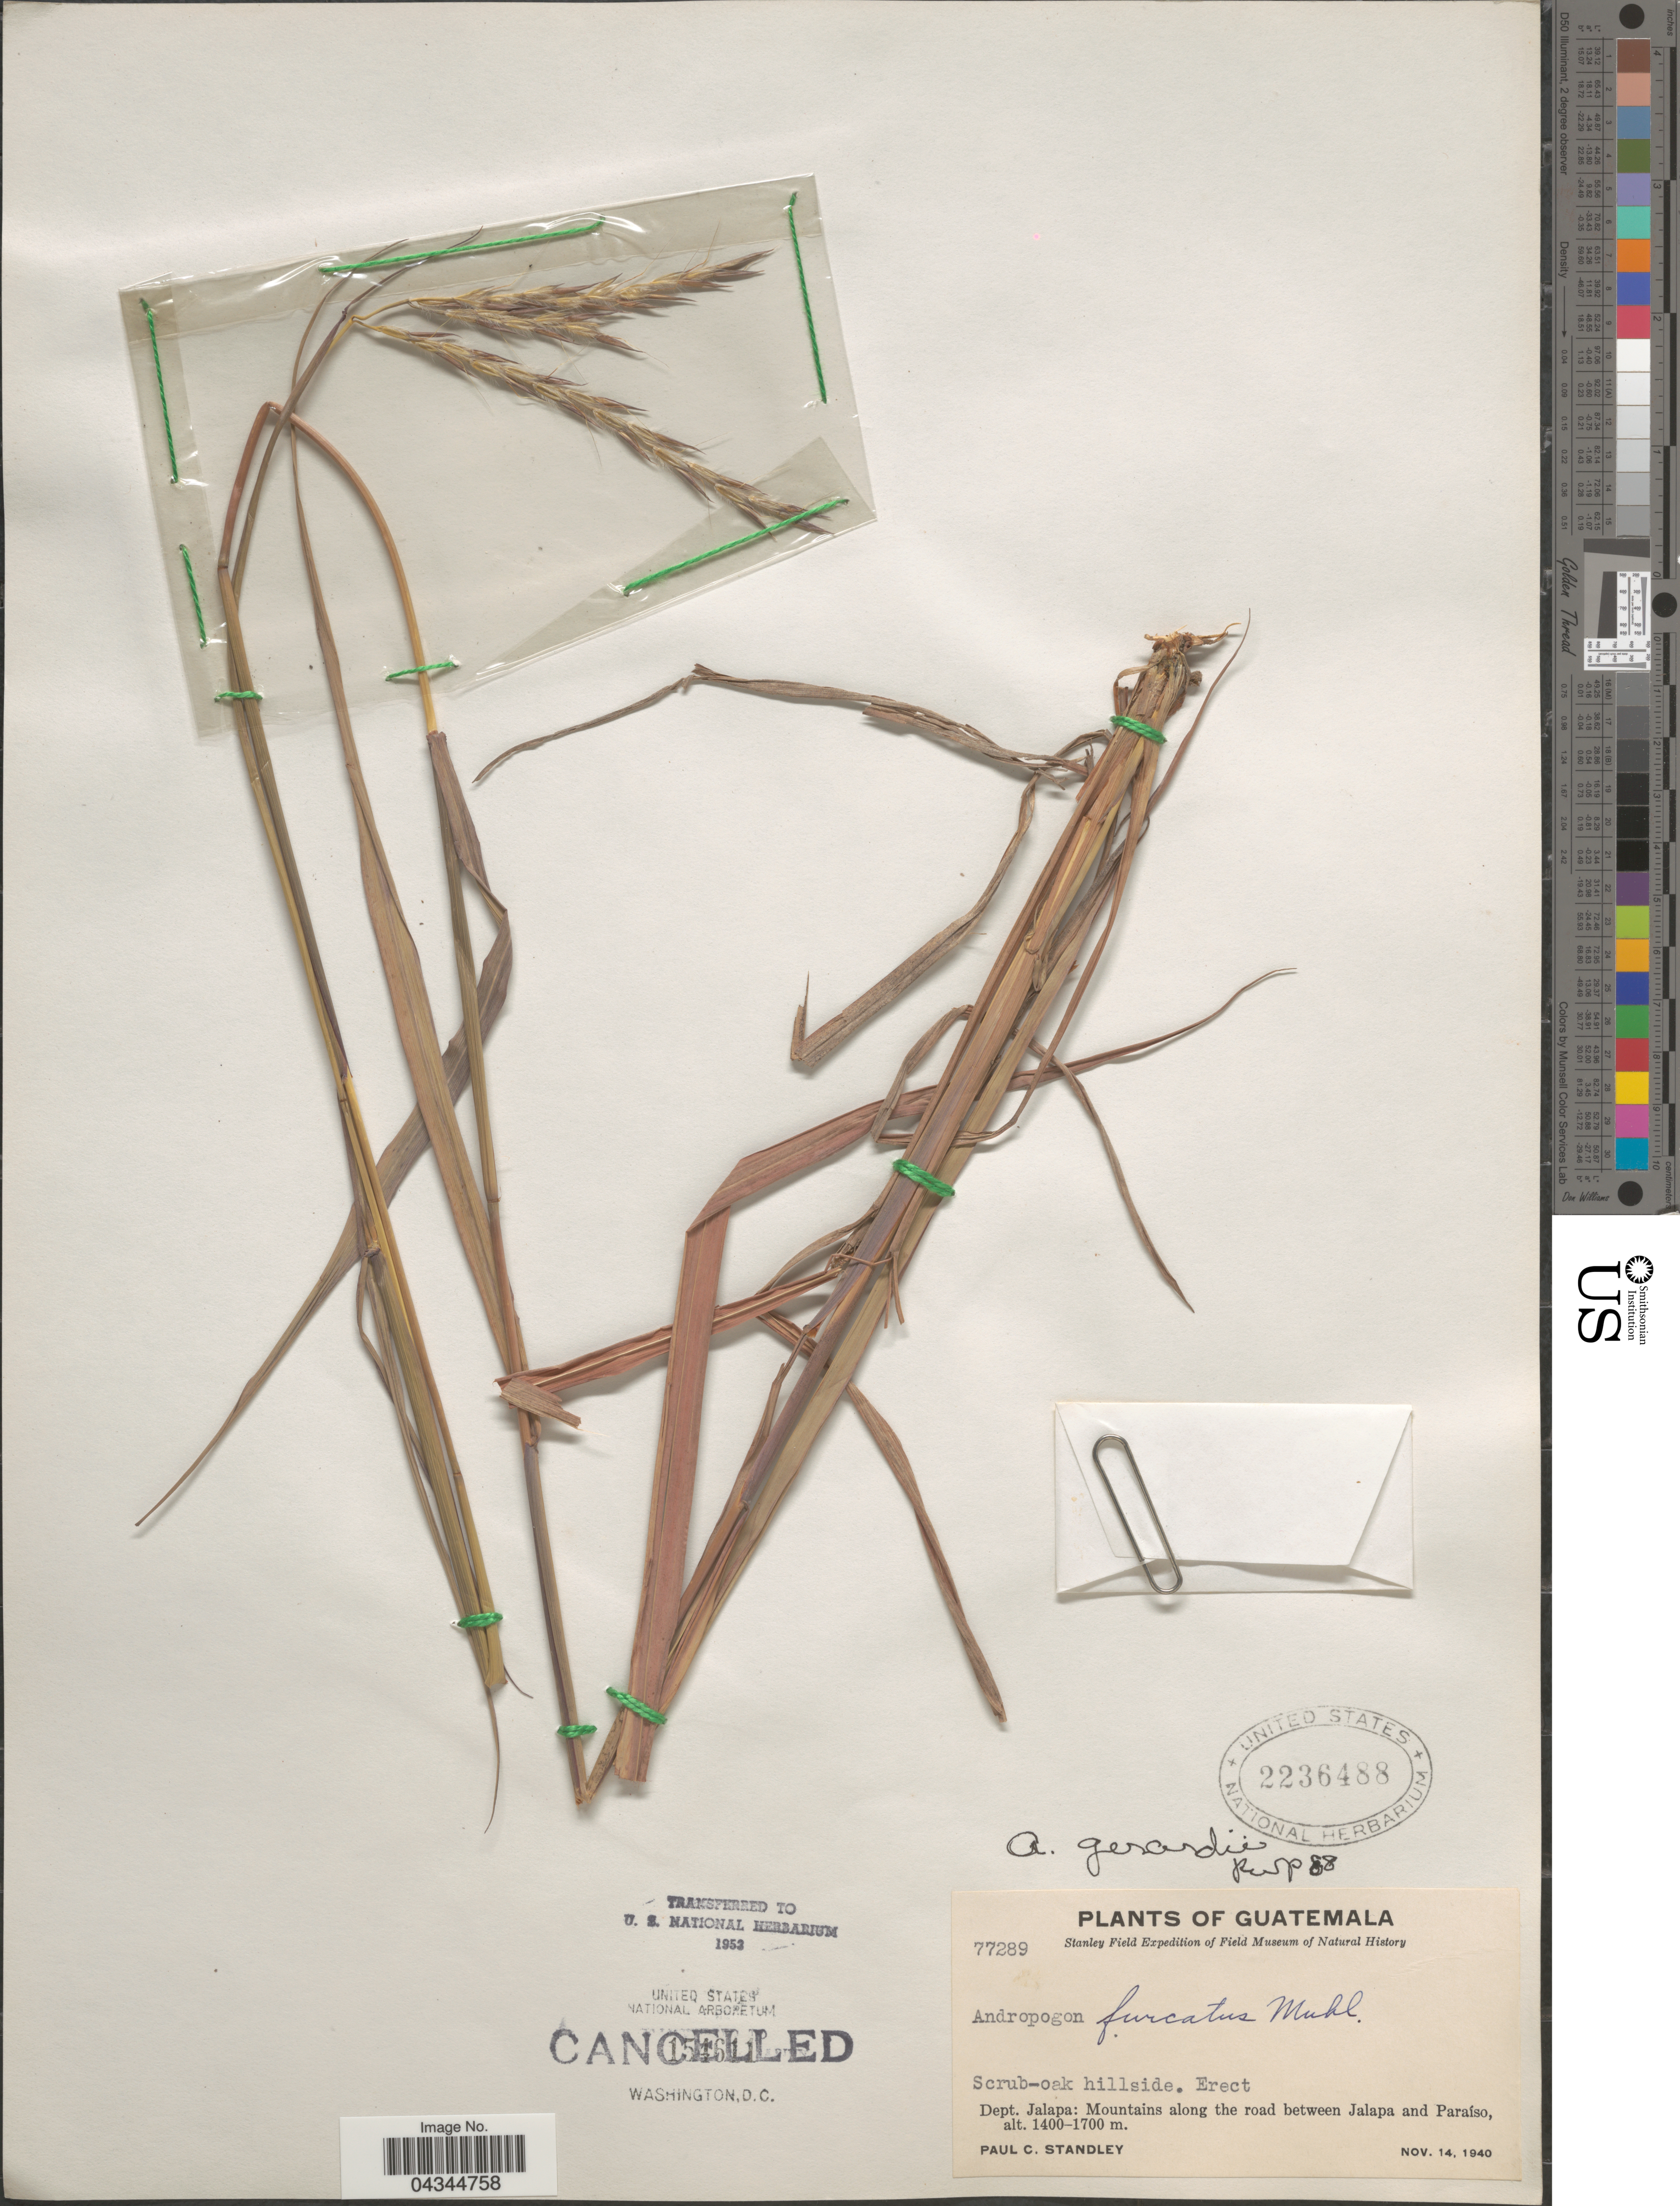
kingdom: Plantae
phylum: Tracheophyta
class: Liliopsida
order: Poales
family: Poaceae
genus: Andropogon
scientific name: Andropogon gerardii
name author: Vitman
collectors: P. C. Standley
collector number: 77289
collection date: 1940-11-14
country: Guatemala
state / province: Jalapa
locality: Stanley Field Expedition. Scrub-oak hillside. Dept. Jalapa: Mountains along the road between Jalapa and Paraíso.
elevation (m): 1400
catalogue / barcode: US 2236488